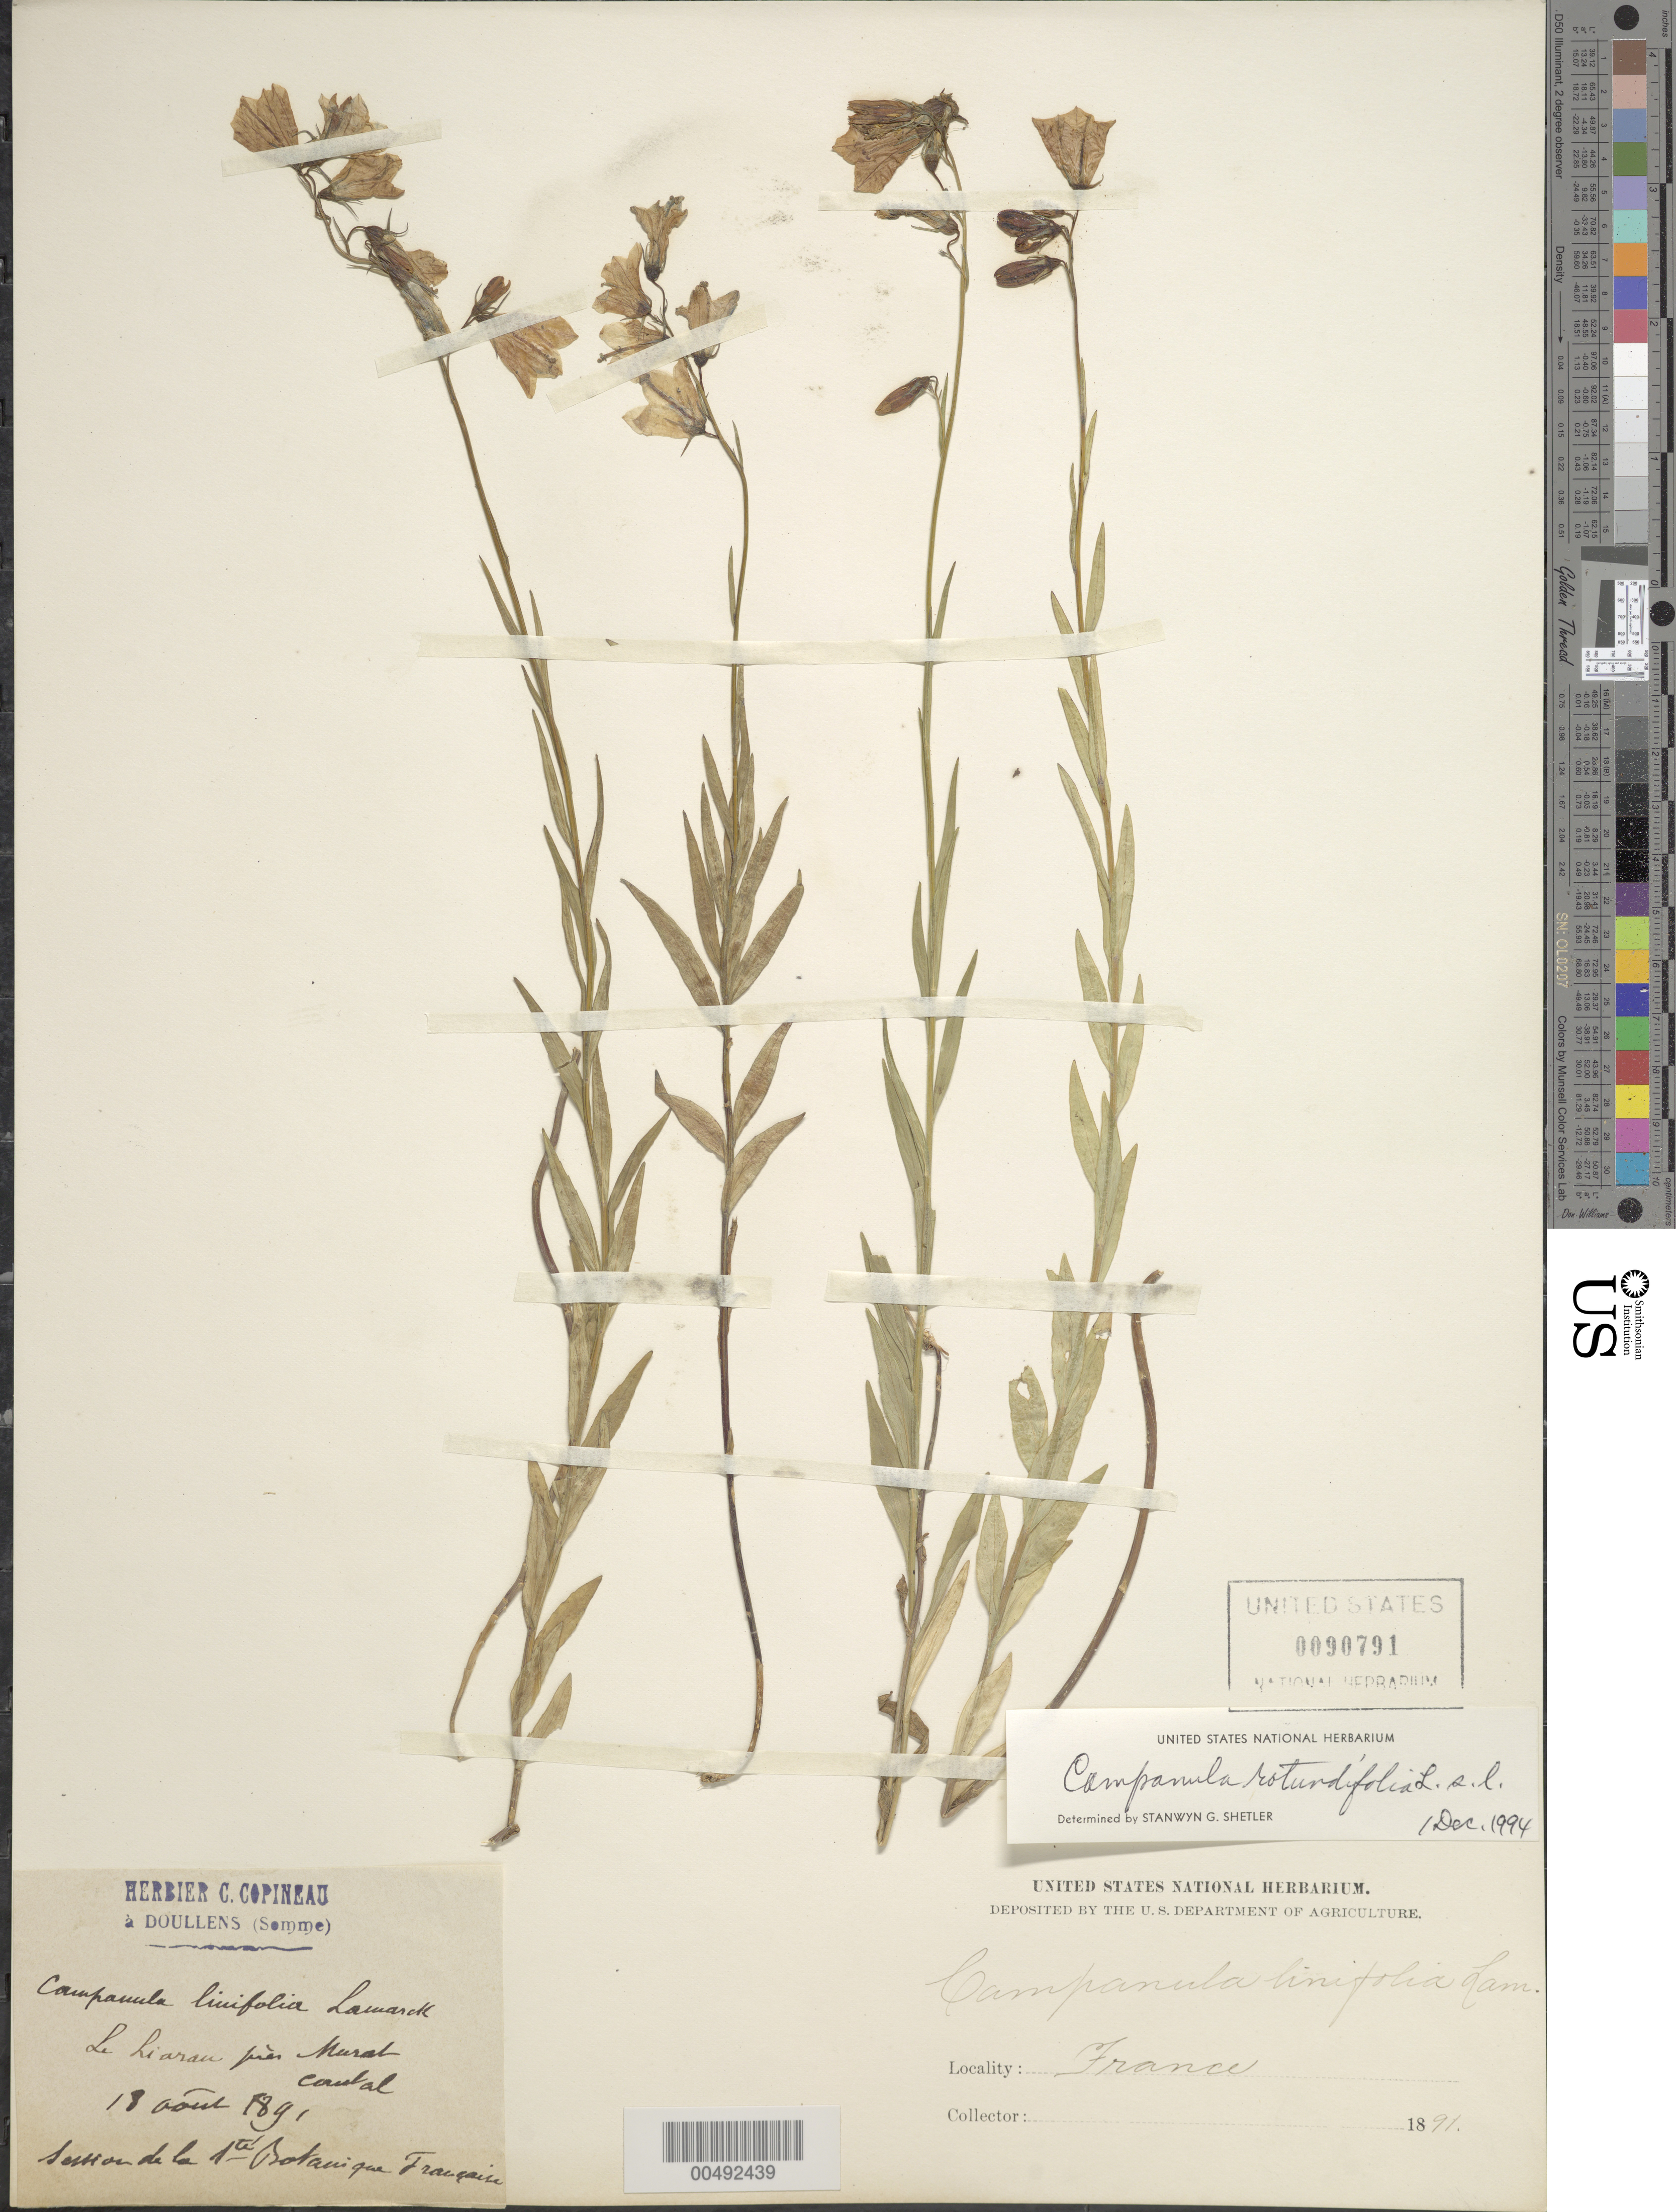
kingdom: Plantae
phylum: Tracheophyta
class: Magnoliopsida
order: Asterales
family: Campanulaceae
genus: Campanula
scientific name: Campanula rotundifolia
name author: L.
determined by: Shetler, Stanwyn G., (US), NMNH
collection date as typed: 18 Aug 1891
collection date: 1891-08-18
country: France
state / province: Auvergne-Rhône-Alpes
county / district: Cantal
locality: Le Liarau près Murat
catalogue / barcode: US 90791